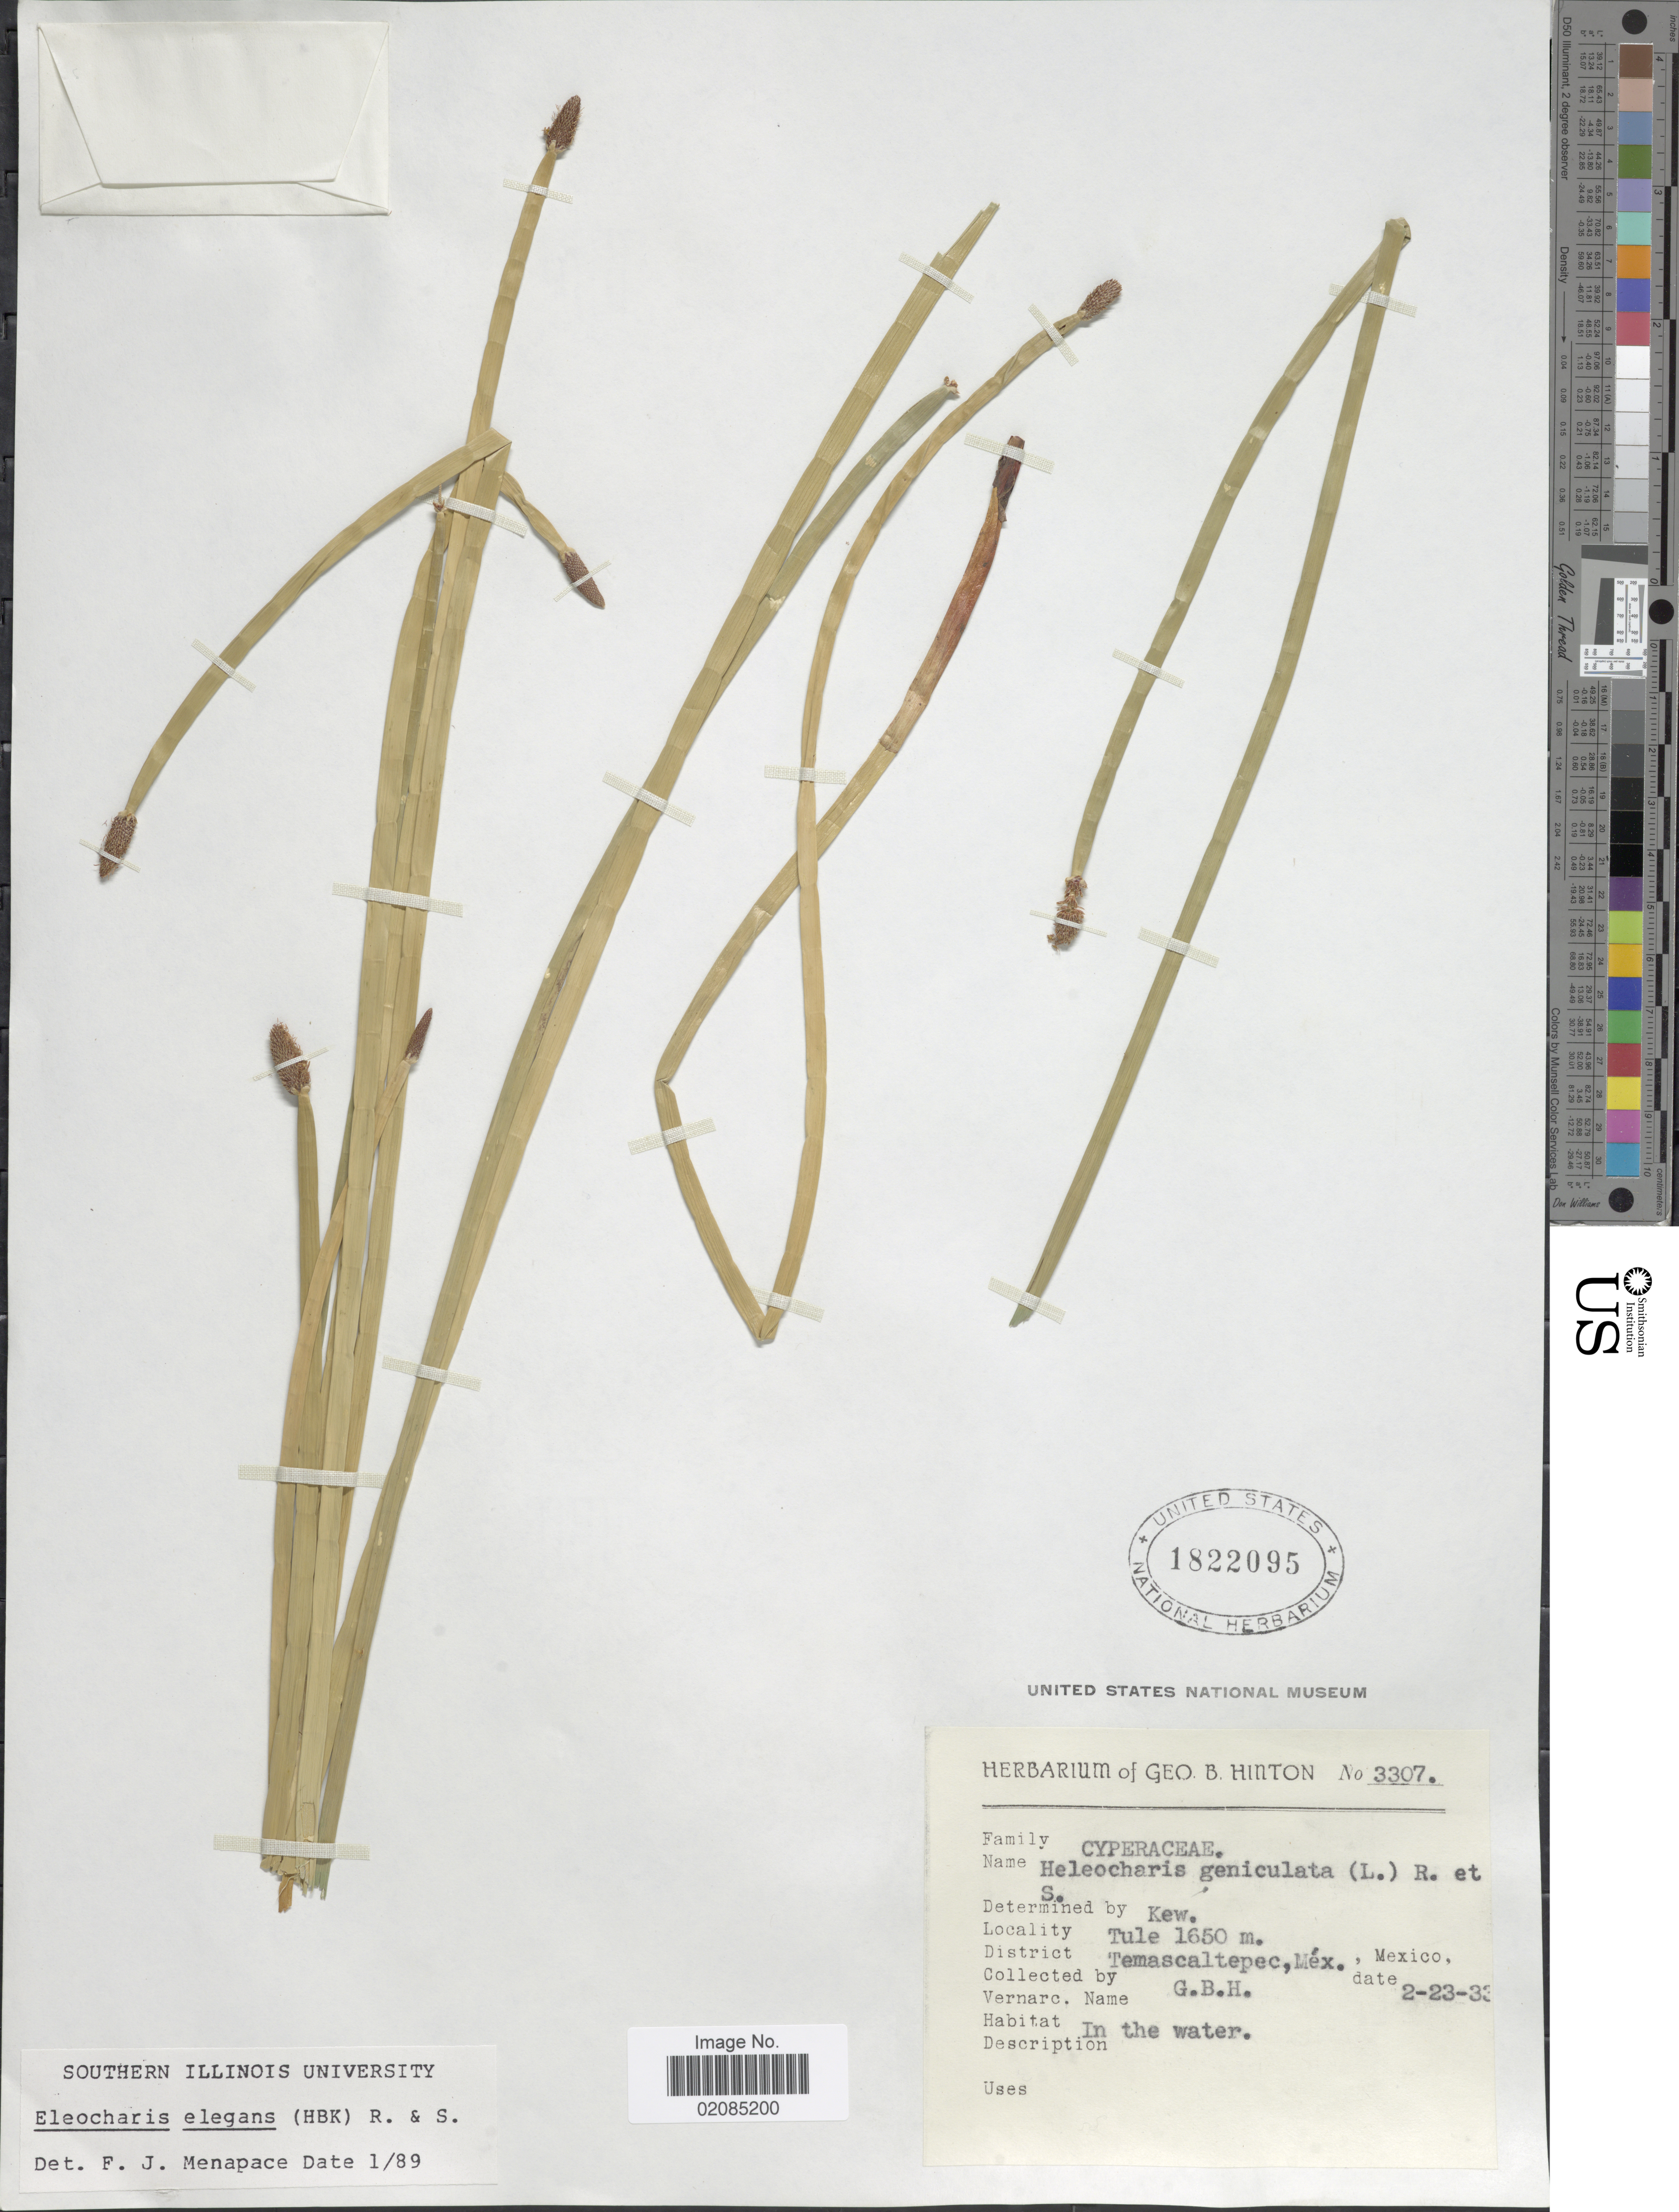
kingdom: Plantae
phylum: Tracheophyta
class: Liliopsida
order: Poales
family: Cyperaceae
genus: Eleocharis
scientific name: Eleocharis elegans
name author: (Kunth) Roem. & Schult.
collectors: G. B. Hinton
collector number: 3307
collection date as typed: Transcribed d/m/y: 23/2/33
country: Mexico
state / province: México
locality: Tule, District Temascaltepec, Mex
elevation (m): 1650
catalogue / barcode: US 1822095